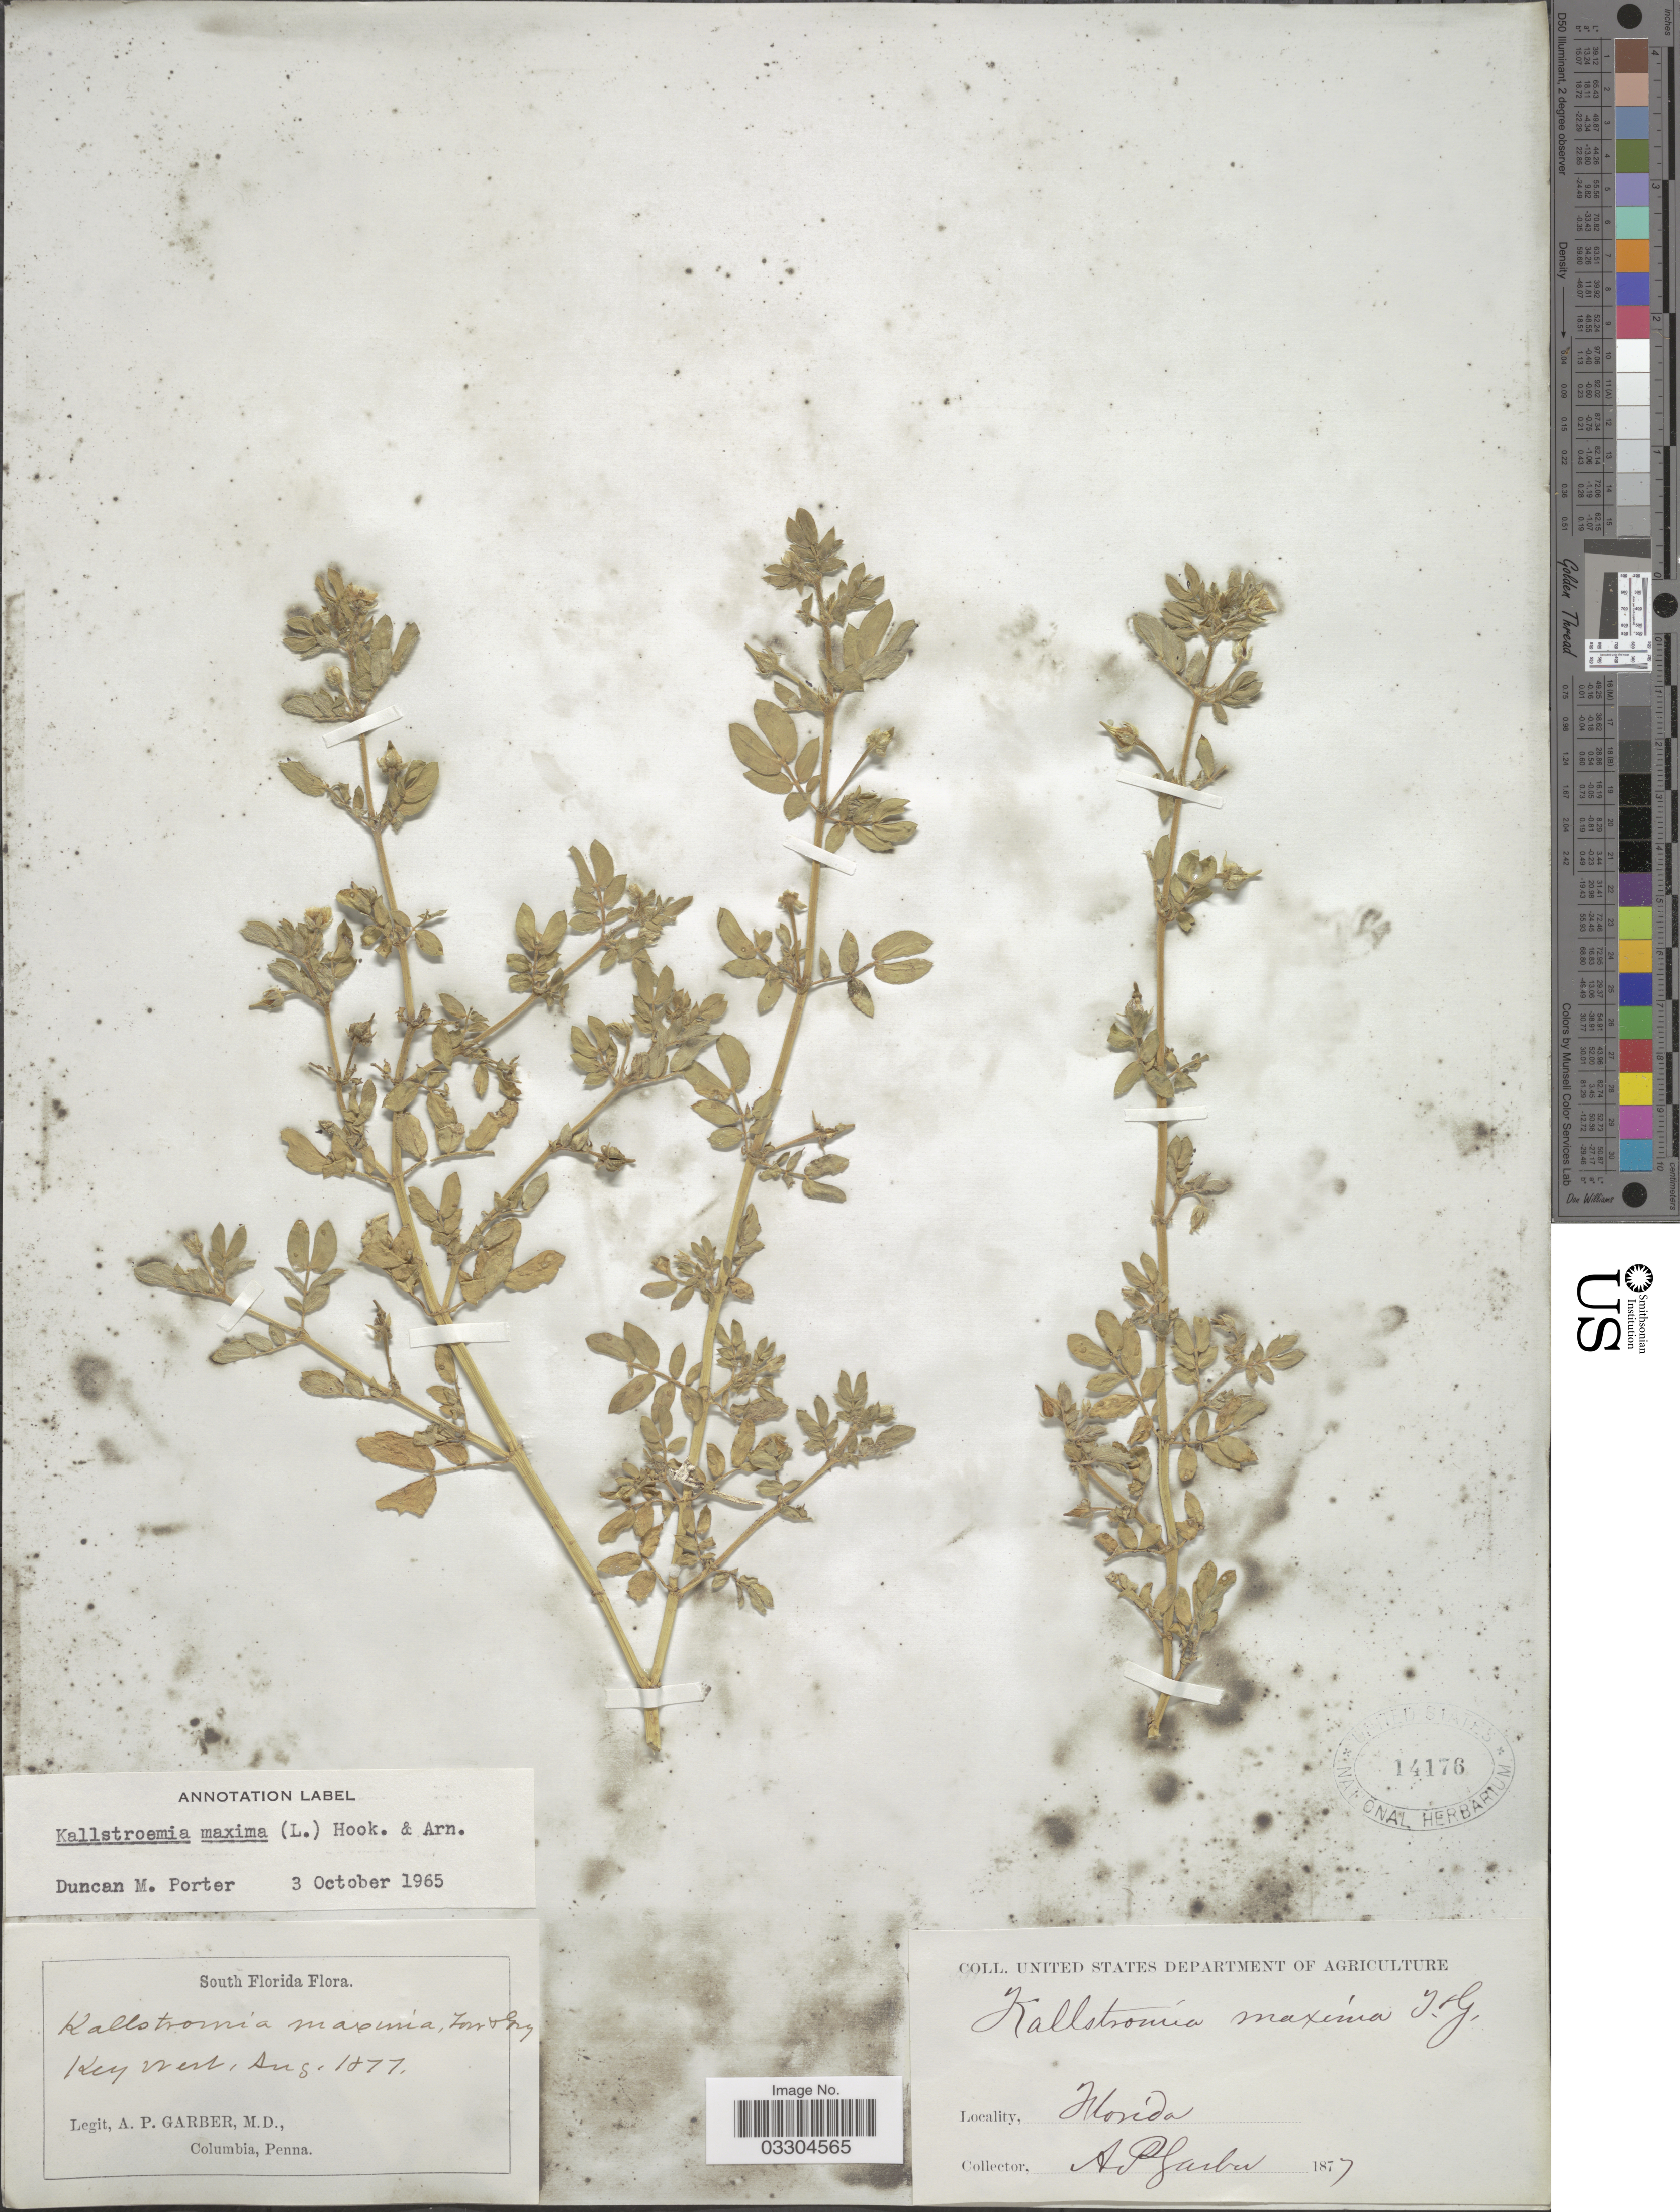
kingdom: Plantae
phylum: Tracheophyta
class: Magnoliopsida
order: Zygophyllales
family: Zygophyllaceae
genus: Kallstroemia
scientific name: Kallstroemia maxima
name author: (L.) Hook. & Arn.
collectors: A. P. Garber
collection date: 1877-08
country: United States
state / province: Florida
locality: South Florida. Key West.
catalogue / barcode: US 14176